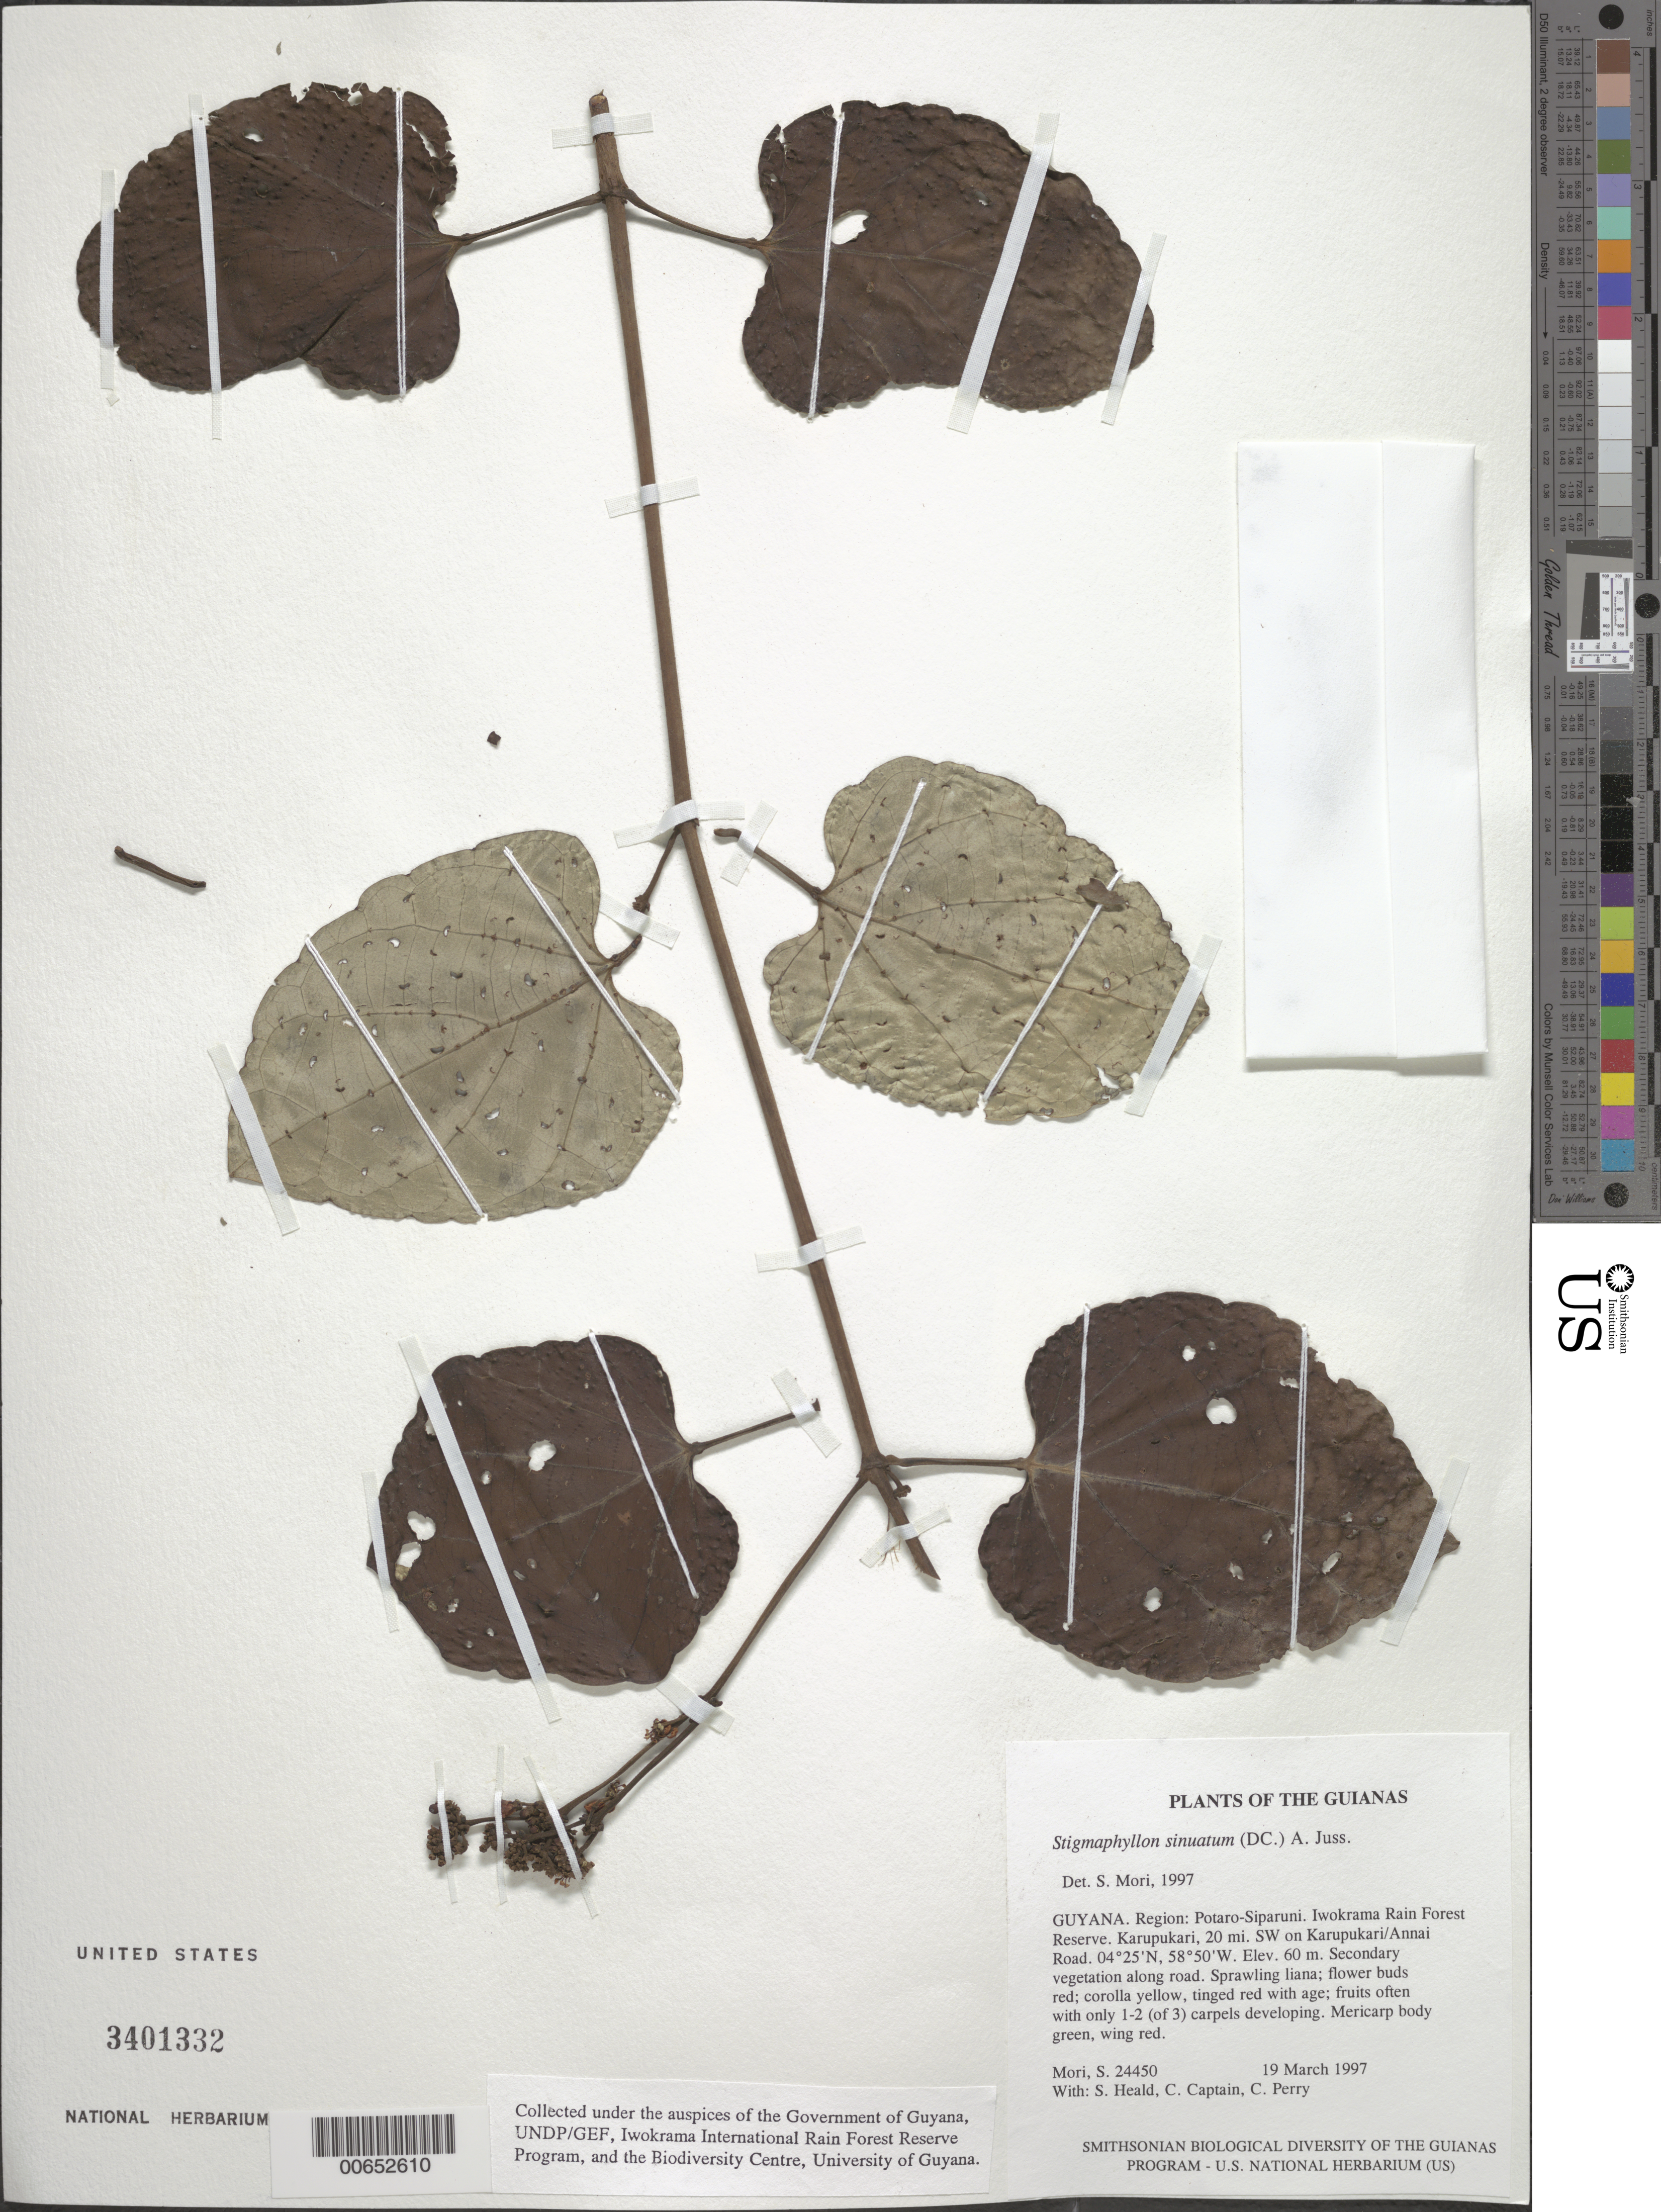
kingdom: Plantae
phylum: Tracheophyta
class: Magnoliopsida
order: Malpighiales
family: Malpighiaceae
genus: Stigmaphyllon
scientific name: Stigmaphyllon sinuatum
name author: (DC.) A. Juss.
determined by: Mori, Scott A.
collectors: S. Mori, S. Heald, C. Captain & C. Perry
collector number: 24450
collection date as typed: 19 March 1997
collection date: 1997-03-19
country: Guyana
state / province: Potaro-Siparuni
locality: Iwokrama Rain Forest Reserve. Karupukari, 20 mi. SW on Karupukari/Annai Road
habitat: Secondary vegetation along road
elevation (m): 60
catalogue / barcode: US 3401332